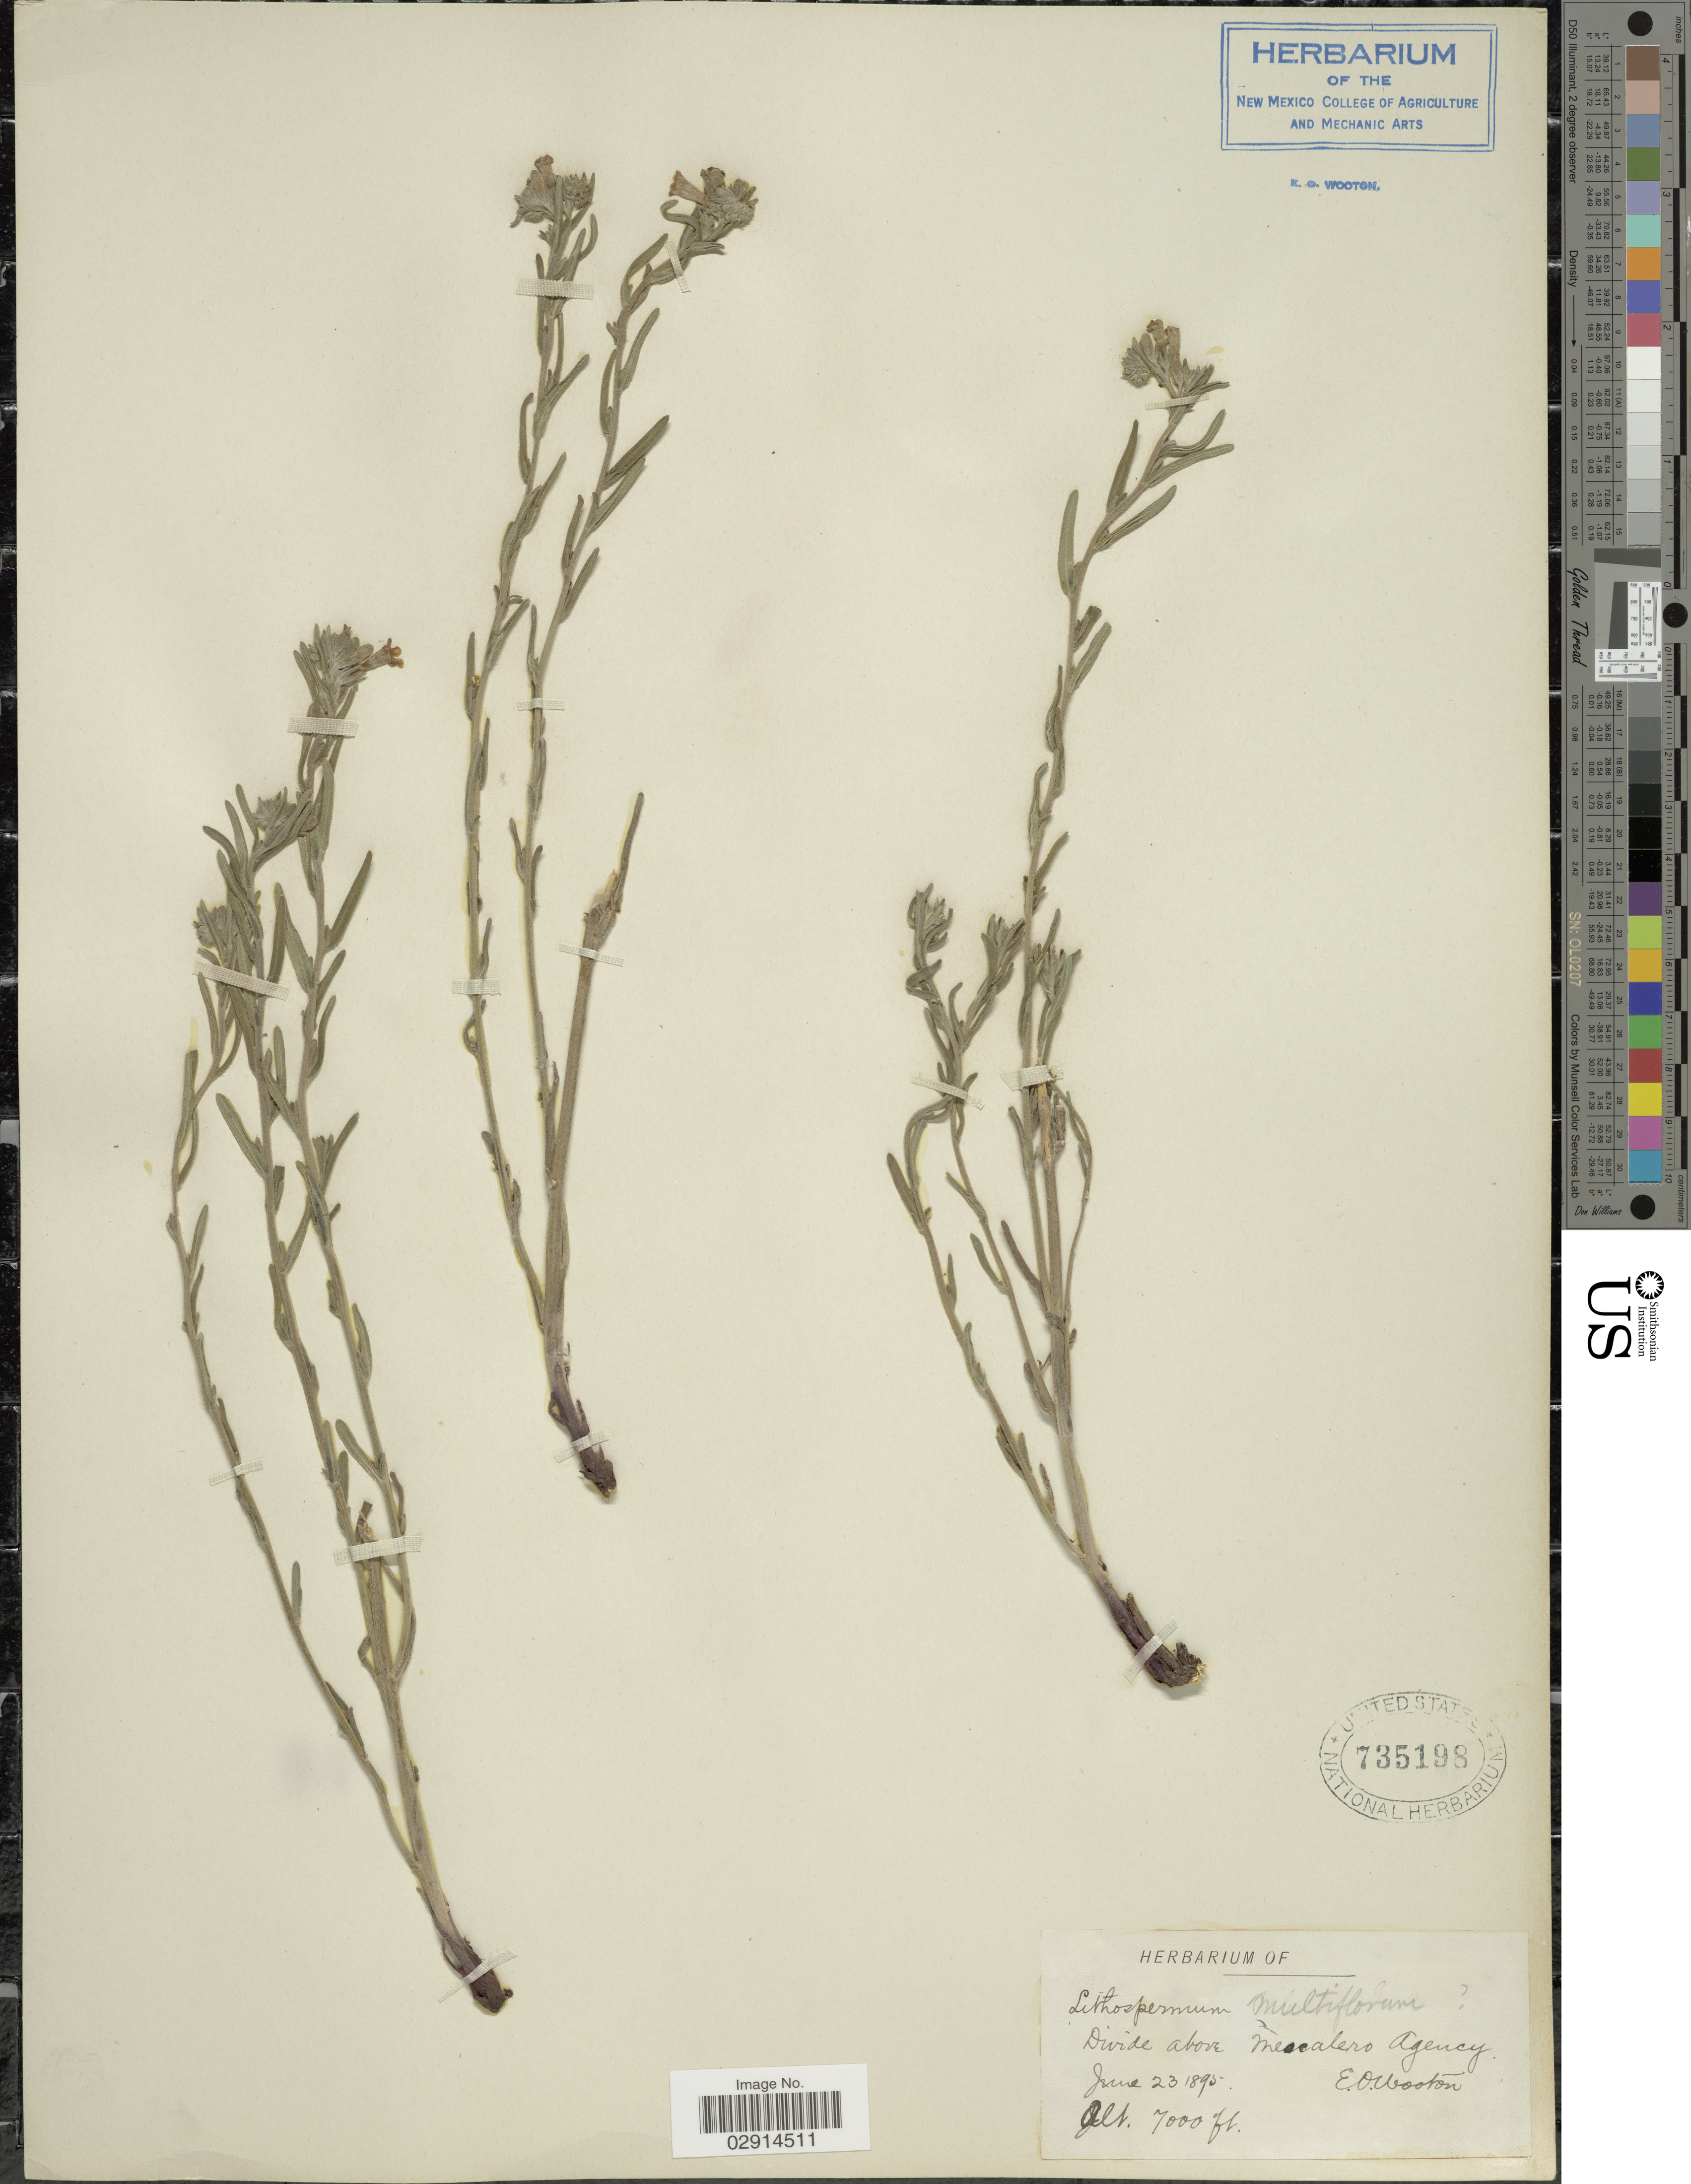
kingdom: Plantae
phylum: Tracheophyta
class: Magnoliopsida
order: Boraginales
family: Boraginaceae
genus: Lithospermum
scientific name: Lithospermum multiflorum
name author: Torr. ex A. Gray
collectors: E. O. Wooton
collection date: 1895-06-23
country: United States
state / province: New Mexico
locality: Divide above Mescalero Agency.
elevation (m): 2134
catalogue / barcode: US 735198